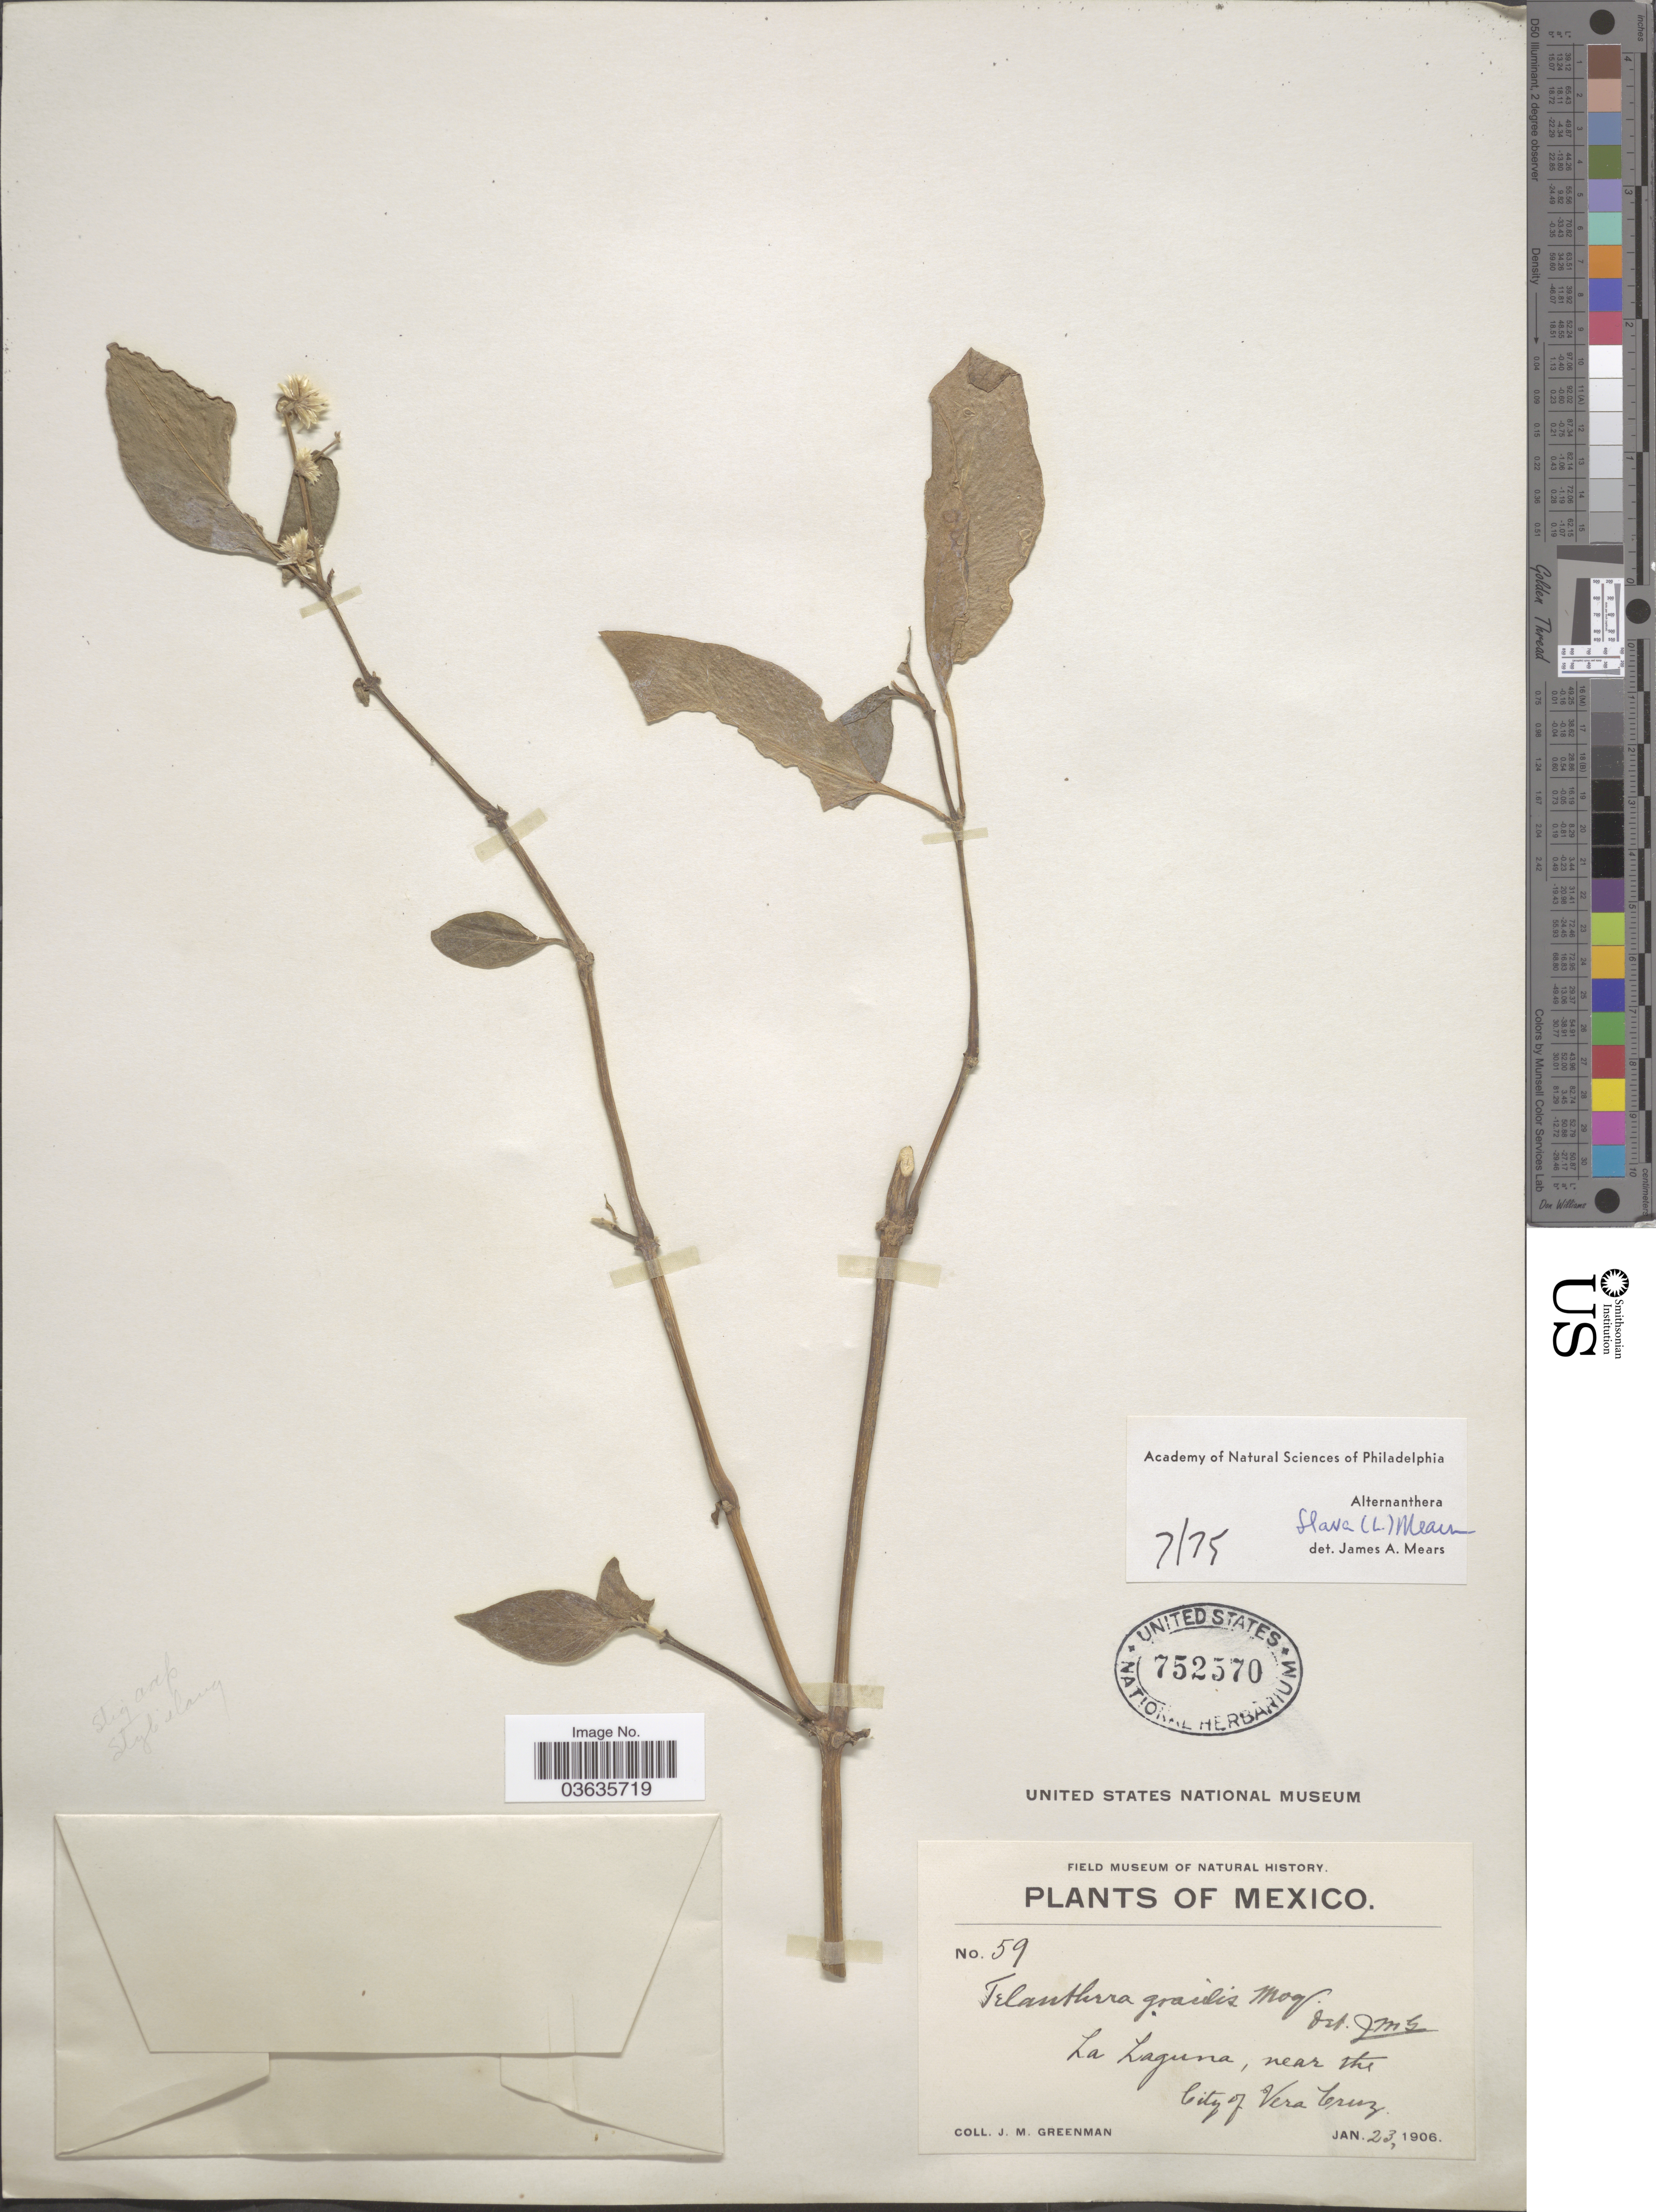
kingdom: Plantae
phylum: Tracheophyta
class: Magnoliopsida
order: Caryophyllales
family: Amaranthaceae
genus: Alternanthera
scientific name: Alternanthera flava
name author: (L.) Mears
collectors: J. M. Greenman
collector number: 59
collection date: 1906-01-23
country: Mexico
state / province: Veracruz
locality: La Laguna, near the City of Vera Cruz.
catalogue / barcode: US 752570